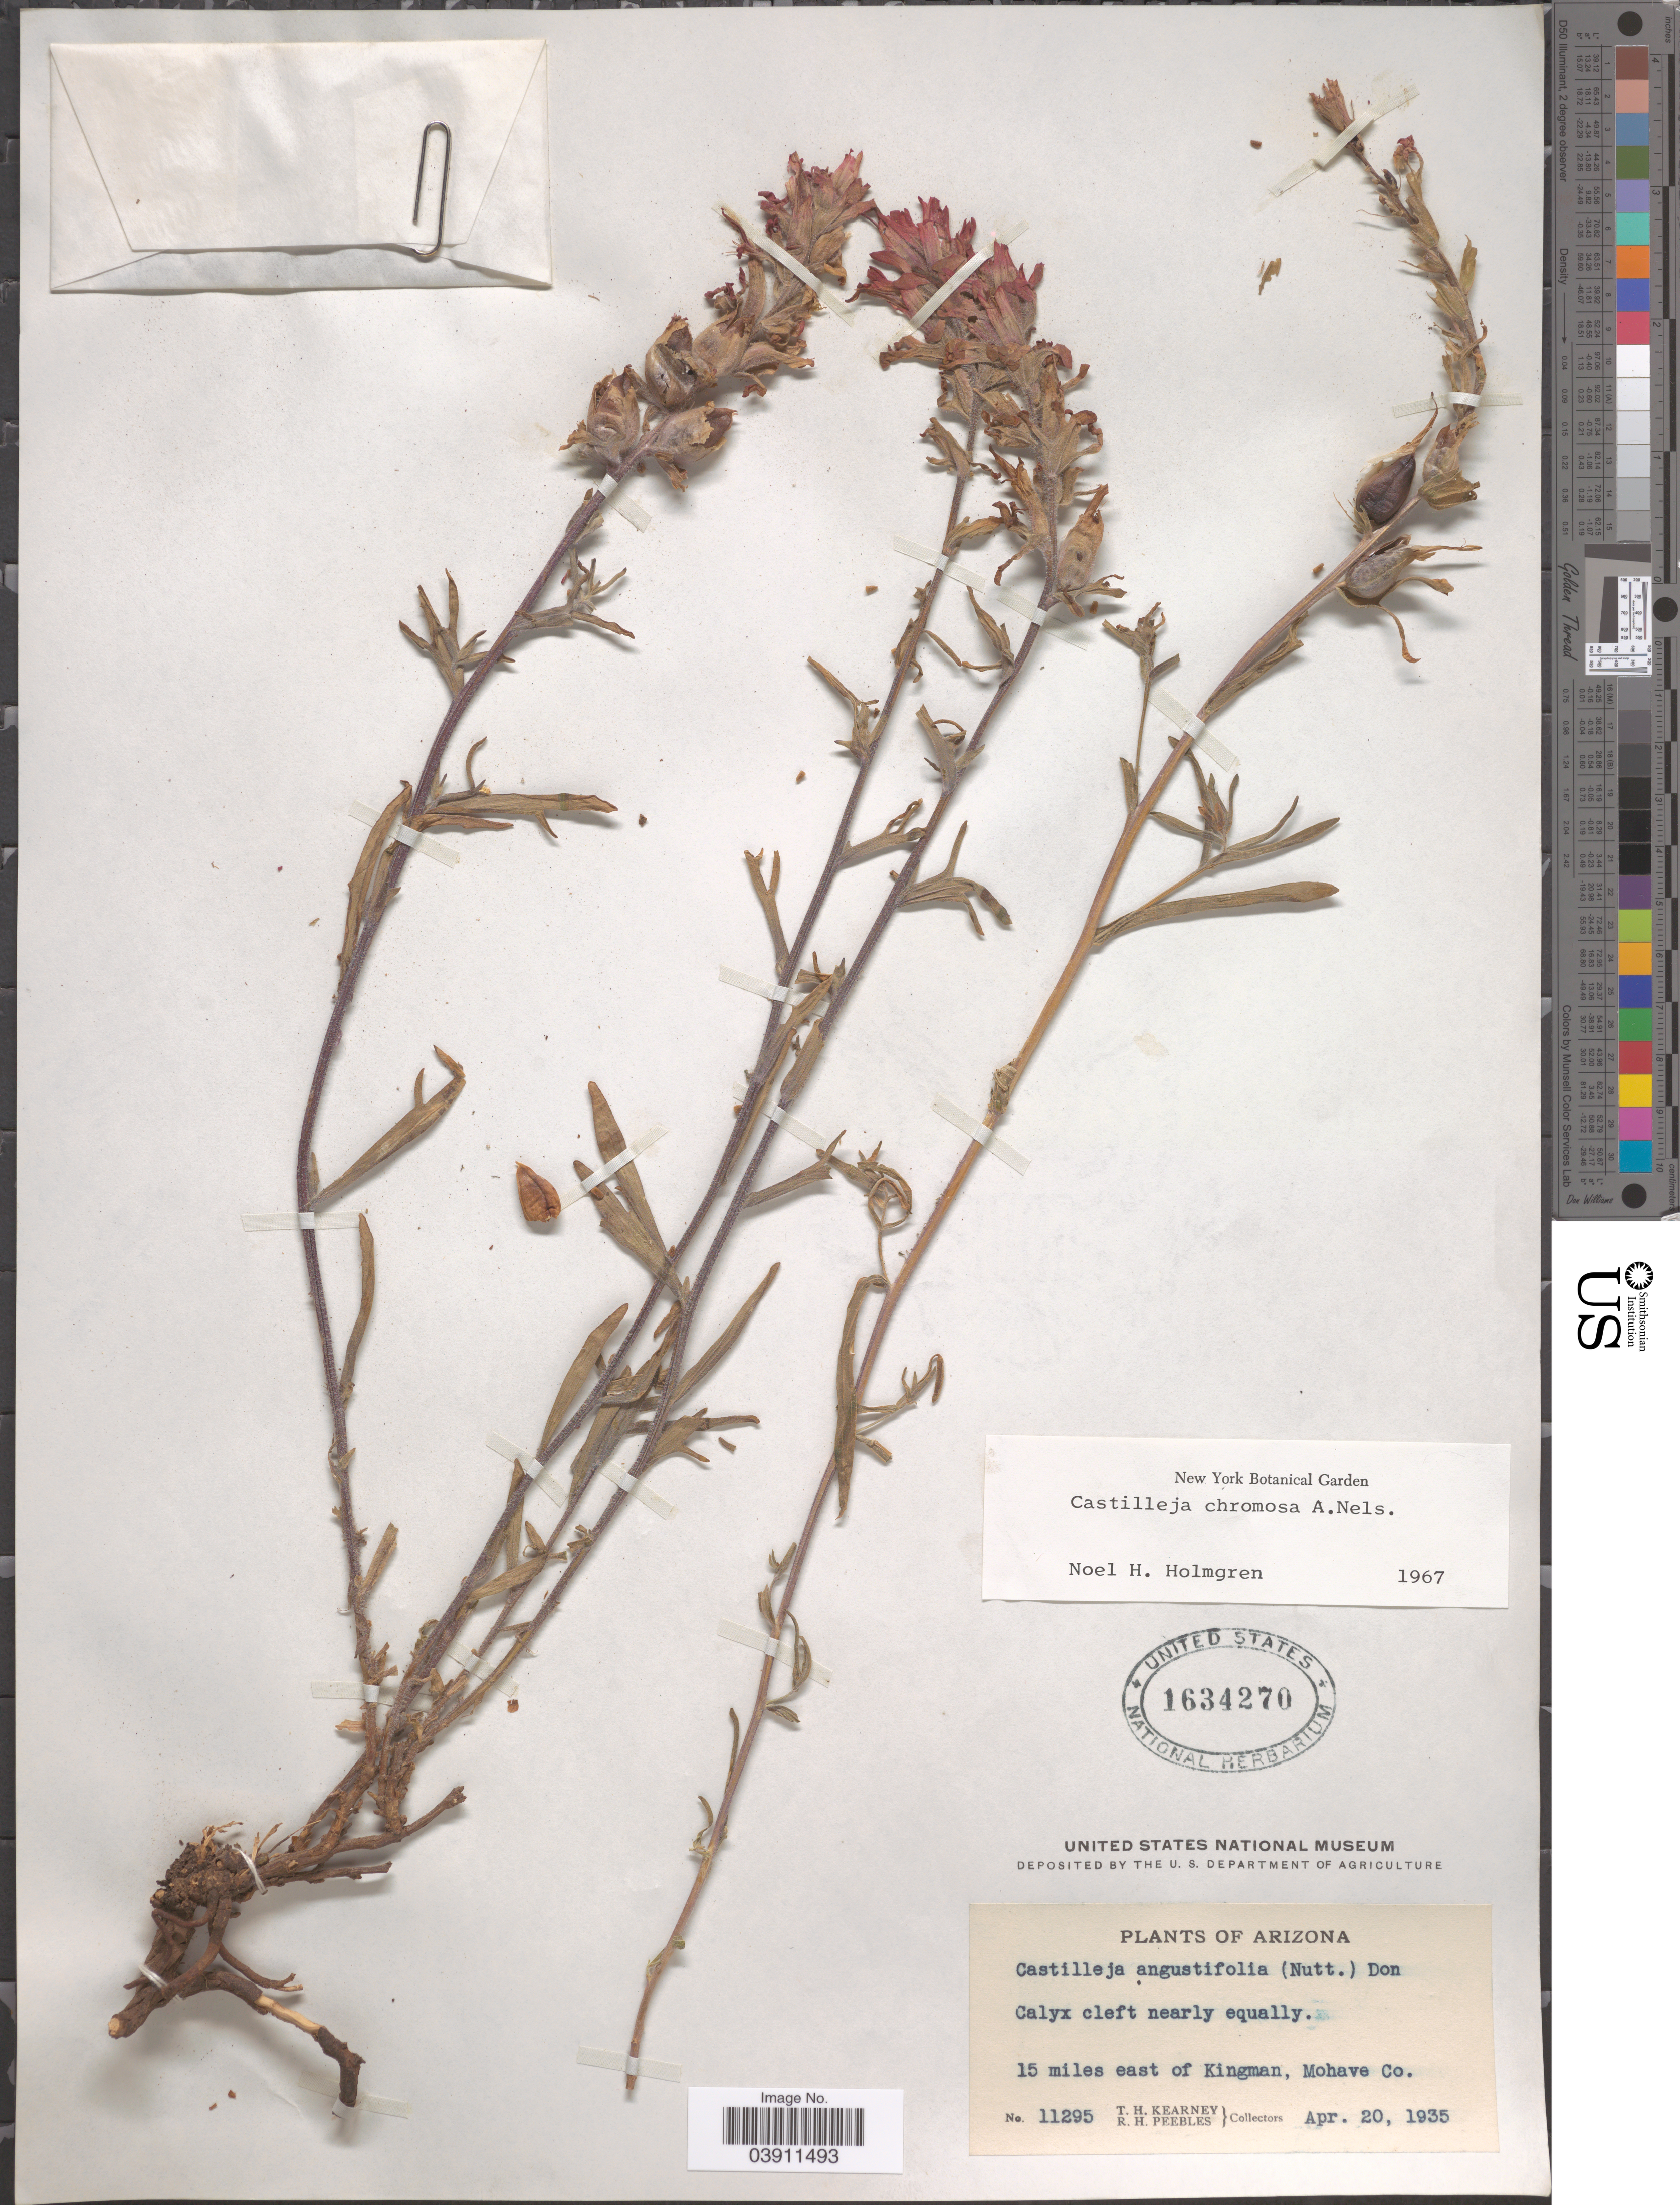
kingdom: Plantae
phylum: Tracheophyta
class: Magnoliopsida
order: Lamiales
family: Orobanchaceae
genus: Castilleja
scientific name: Castilleja chromosa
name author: A. Nelson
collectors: T. H. Kearney & R. H. Peebles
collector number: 11295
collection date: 1935-04-20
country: United States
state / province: Arizona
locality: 15 miles east of Kingman, Mohave Co.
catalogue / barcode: US 1634270